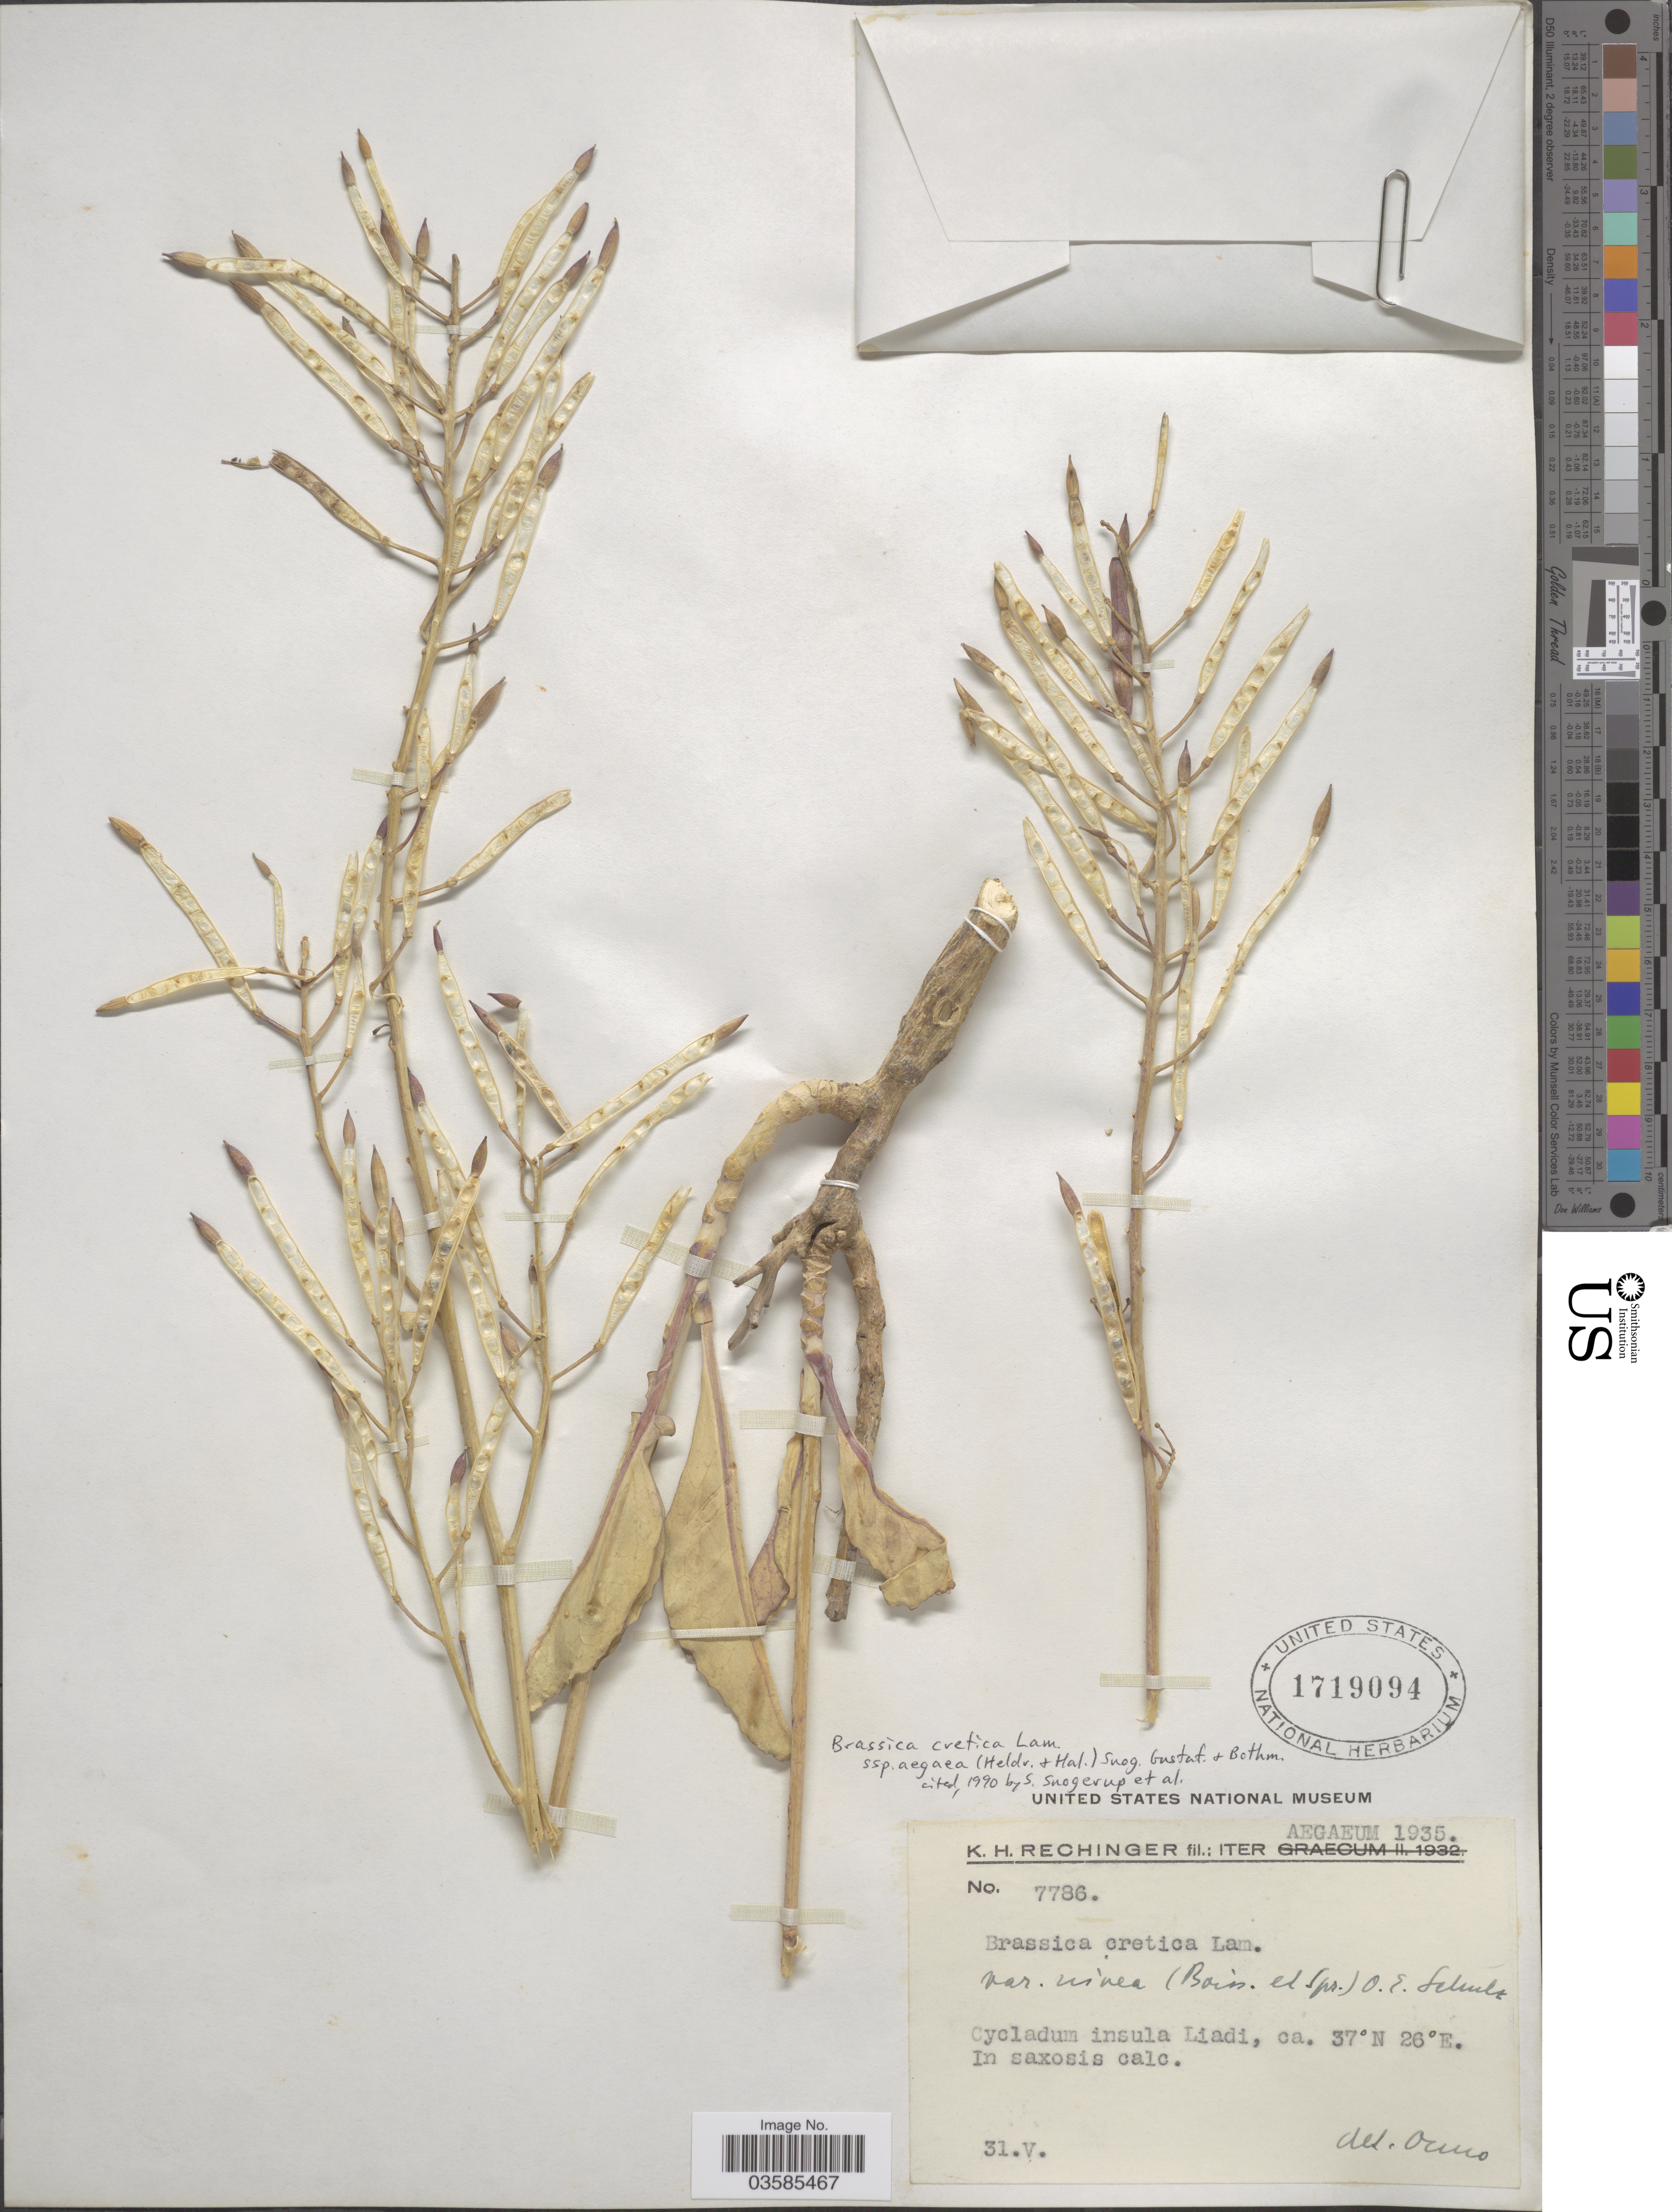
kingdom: Plantae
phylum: Tracheophyta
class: Magnoliopsida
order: Brassicales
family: Brassicaceae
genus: Brassica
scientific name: Brassica cretica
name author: Lam.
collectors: K. H. Rechinger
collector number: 7786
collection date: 1935-05-31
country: Greece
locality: Aegaeum. Cycladum insula Liadi.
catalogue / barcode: US 1719094